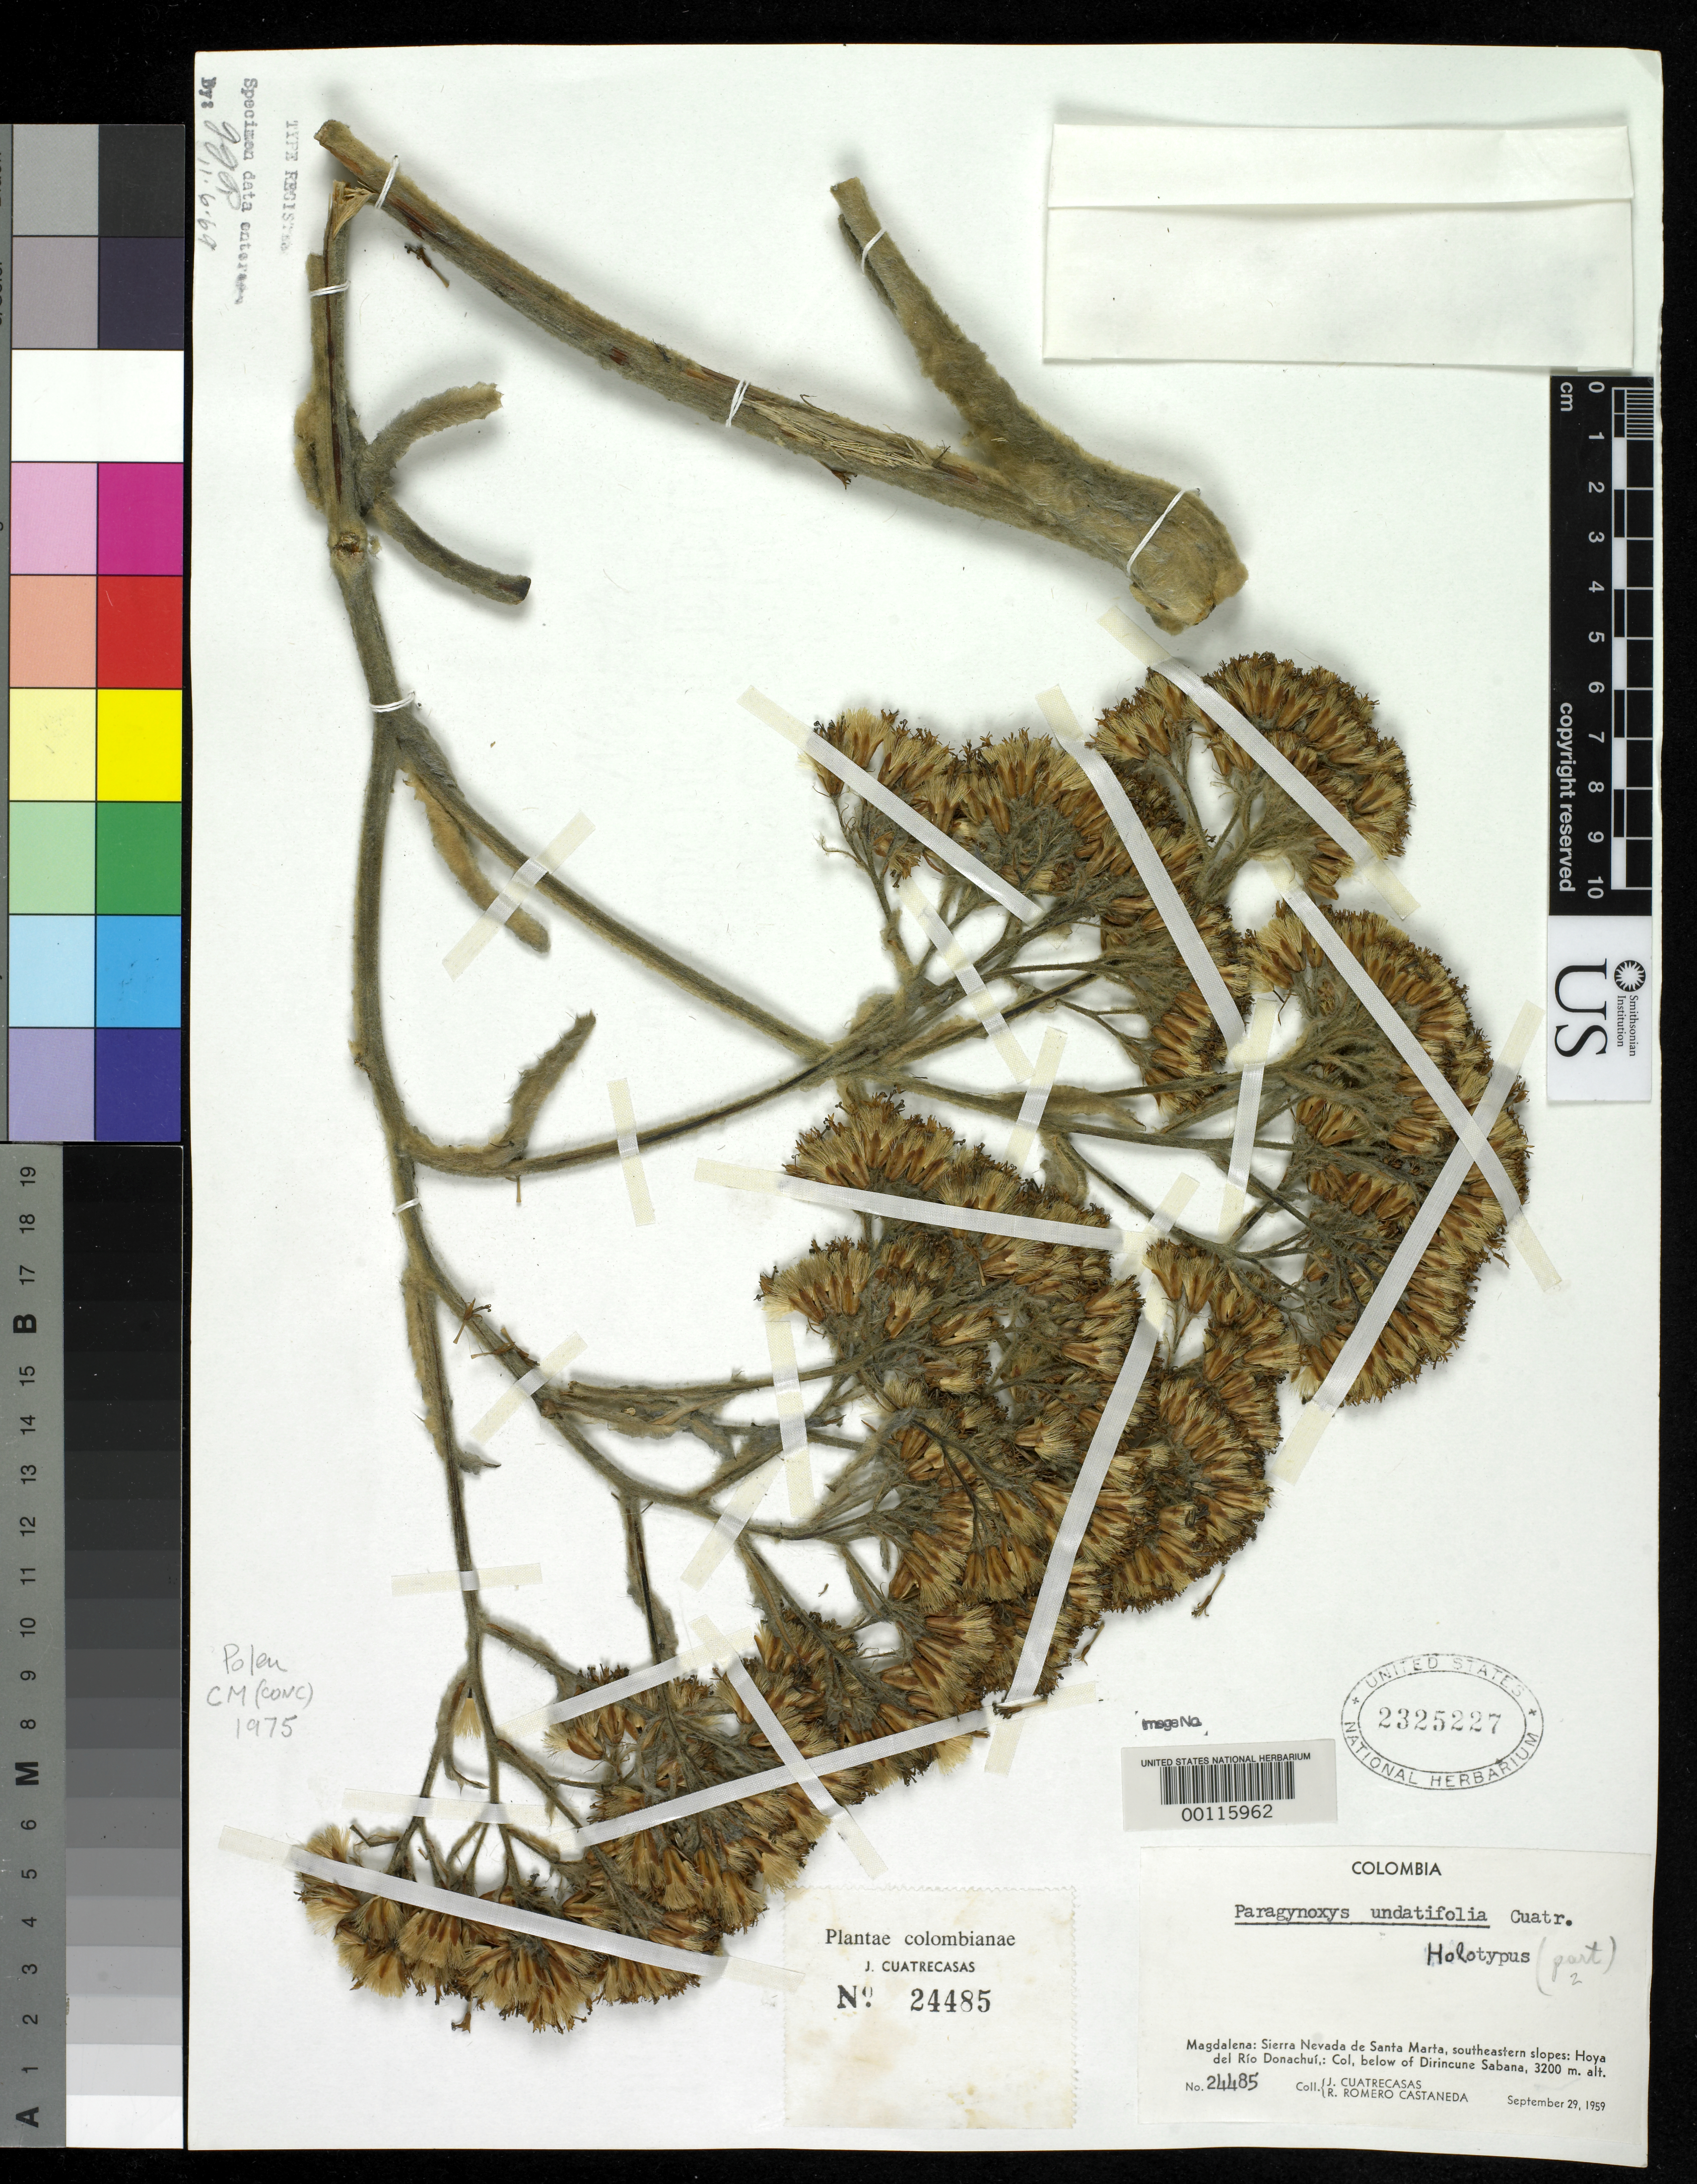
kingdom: Plantae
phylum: Tracheophyta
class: Magnoliopsida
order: Asterales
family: Asteraceae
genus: Paragynoxys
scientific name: Paragynoxys undatifolia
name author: Cuatrec.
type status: Holotype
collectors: J. Cuatrecasas & R. Romero Castañeda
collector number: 24485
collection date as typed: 29 Sep 1959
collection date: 1959-09-29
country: Colombia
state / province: Magdalena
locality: DirincUneSabana.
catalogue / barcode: US 2325227